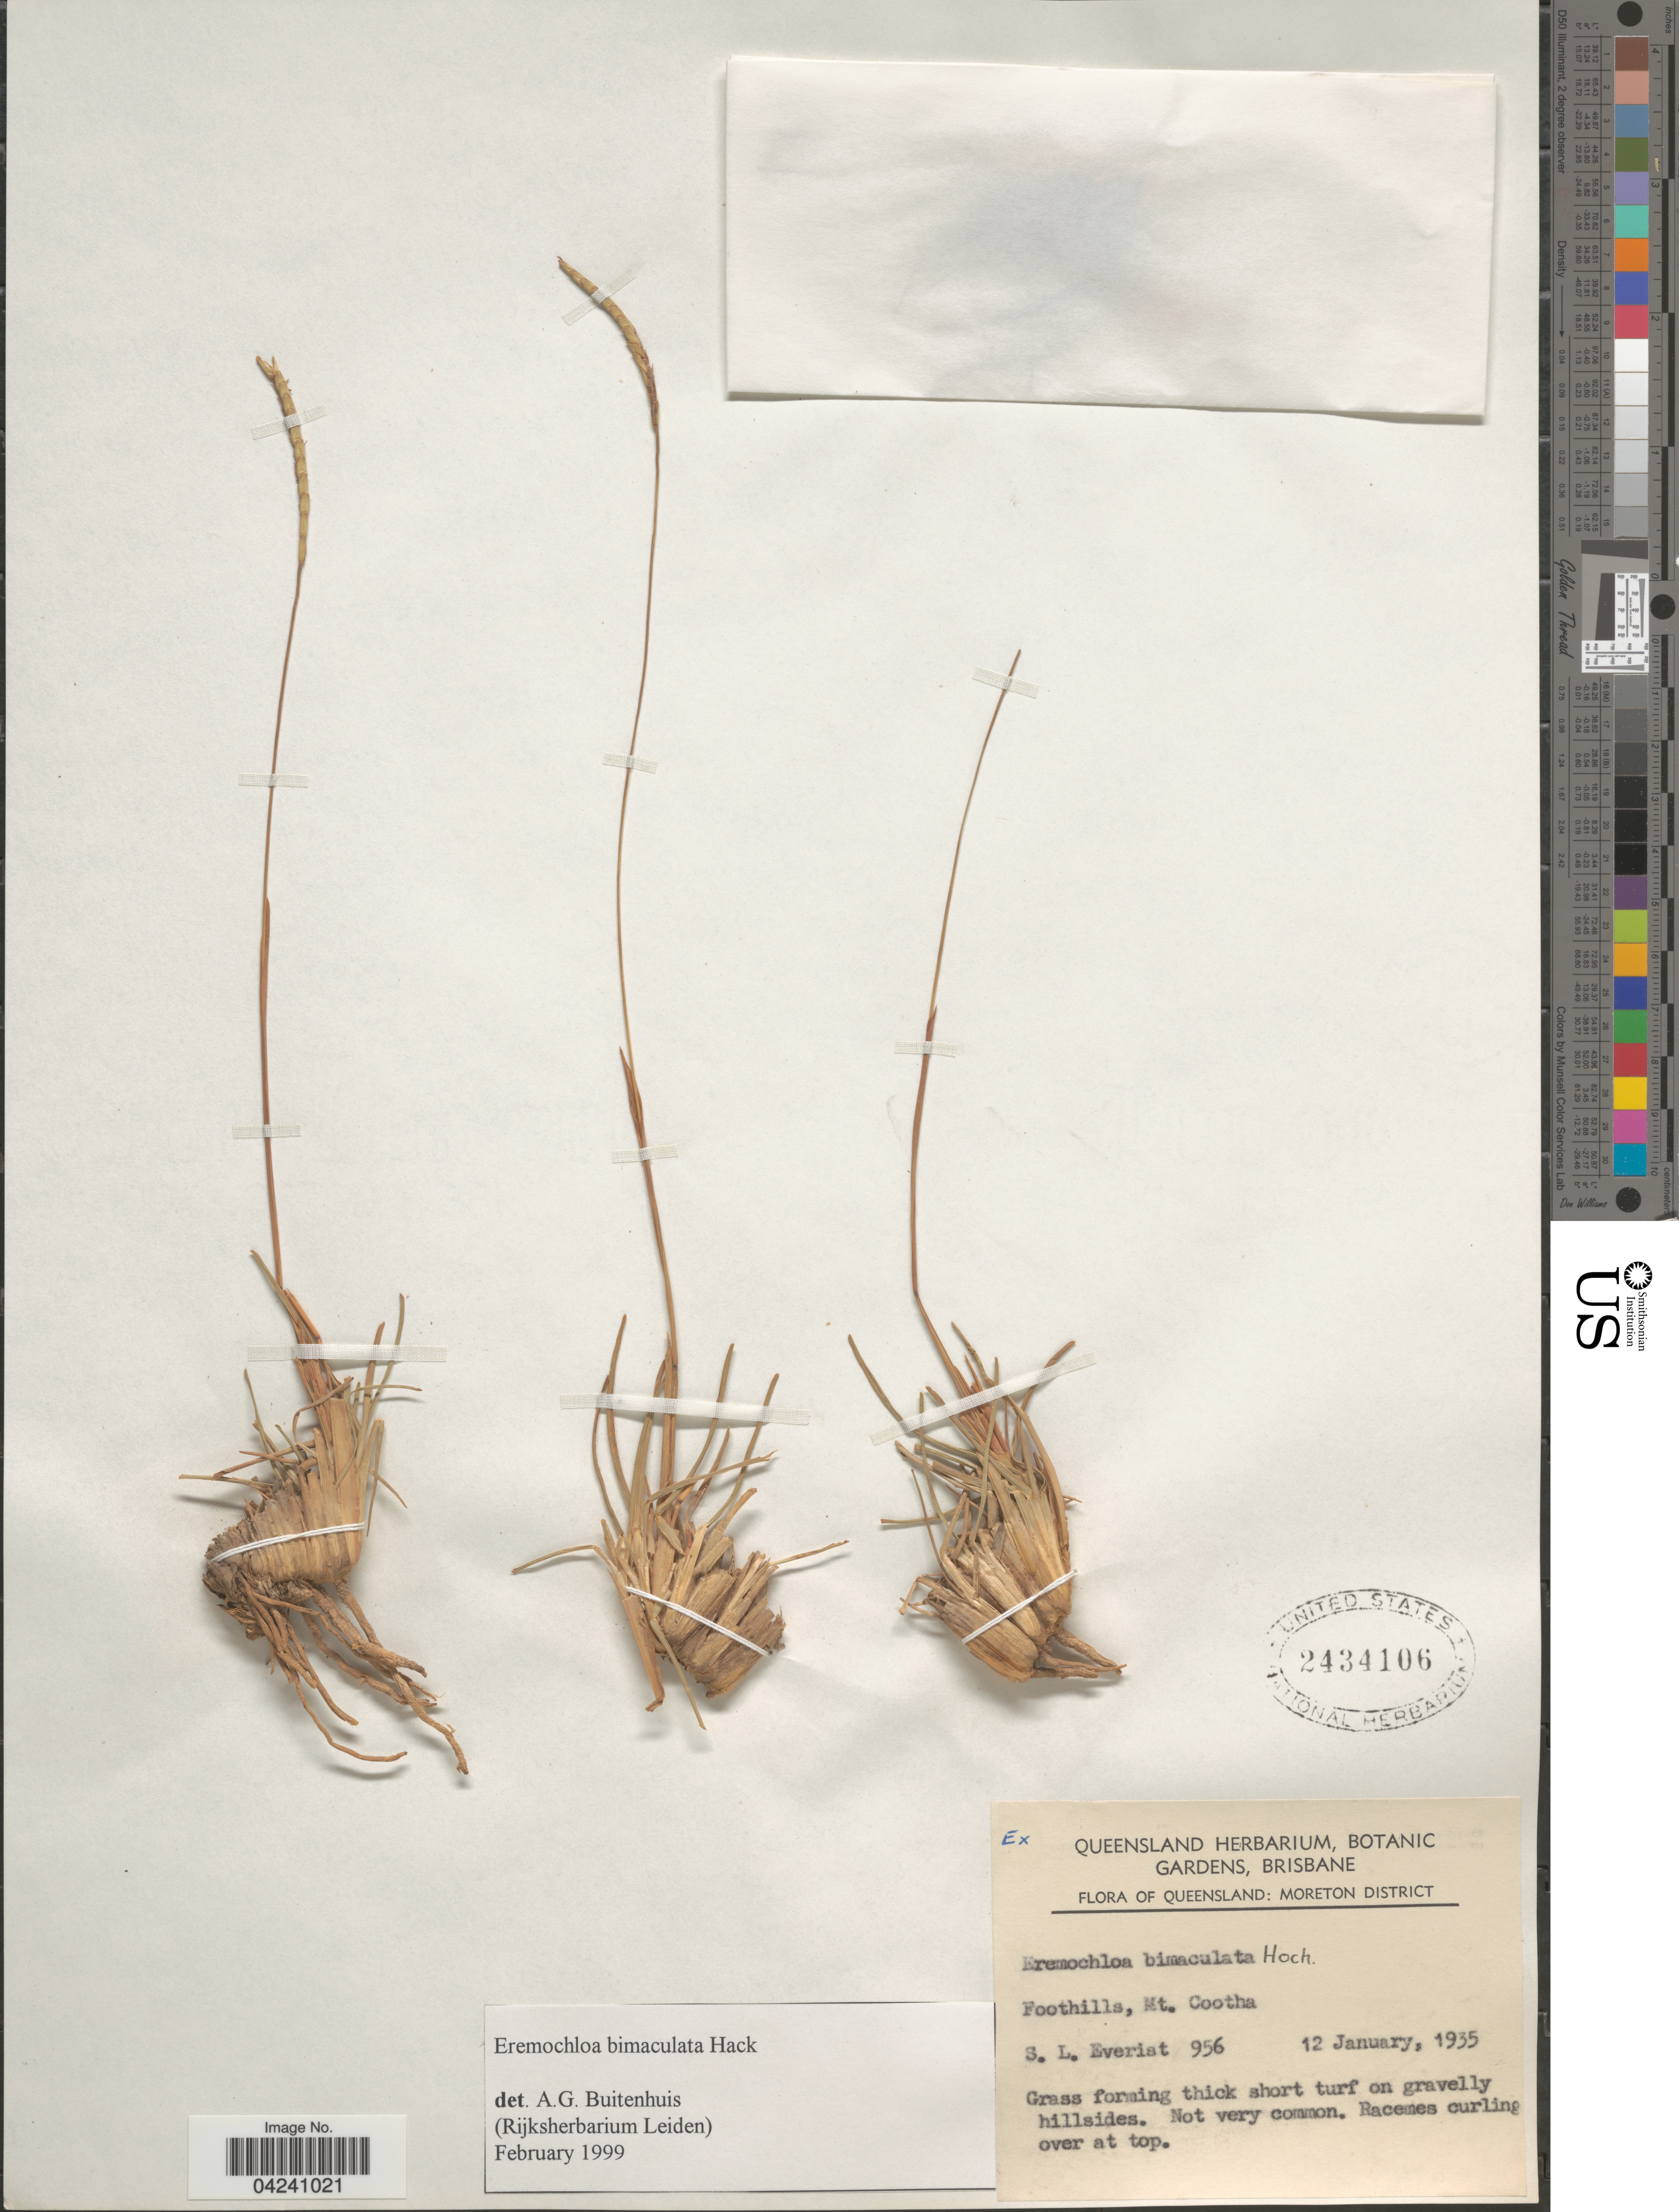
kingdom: Plantae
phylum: Tracheophyta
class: Liliopsida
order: Poales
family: Poaceae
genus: Eremochloa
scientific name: Eremochloa bimaculata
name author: Hack.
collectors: S. Everist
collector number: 956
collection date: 1935-01-12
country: Australia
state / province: Queensland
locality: Moreton District. Foothills, Mt. Cootha.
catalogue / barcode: US 2434106